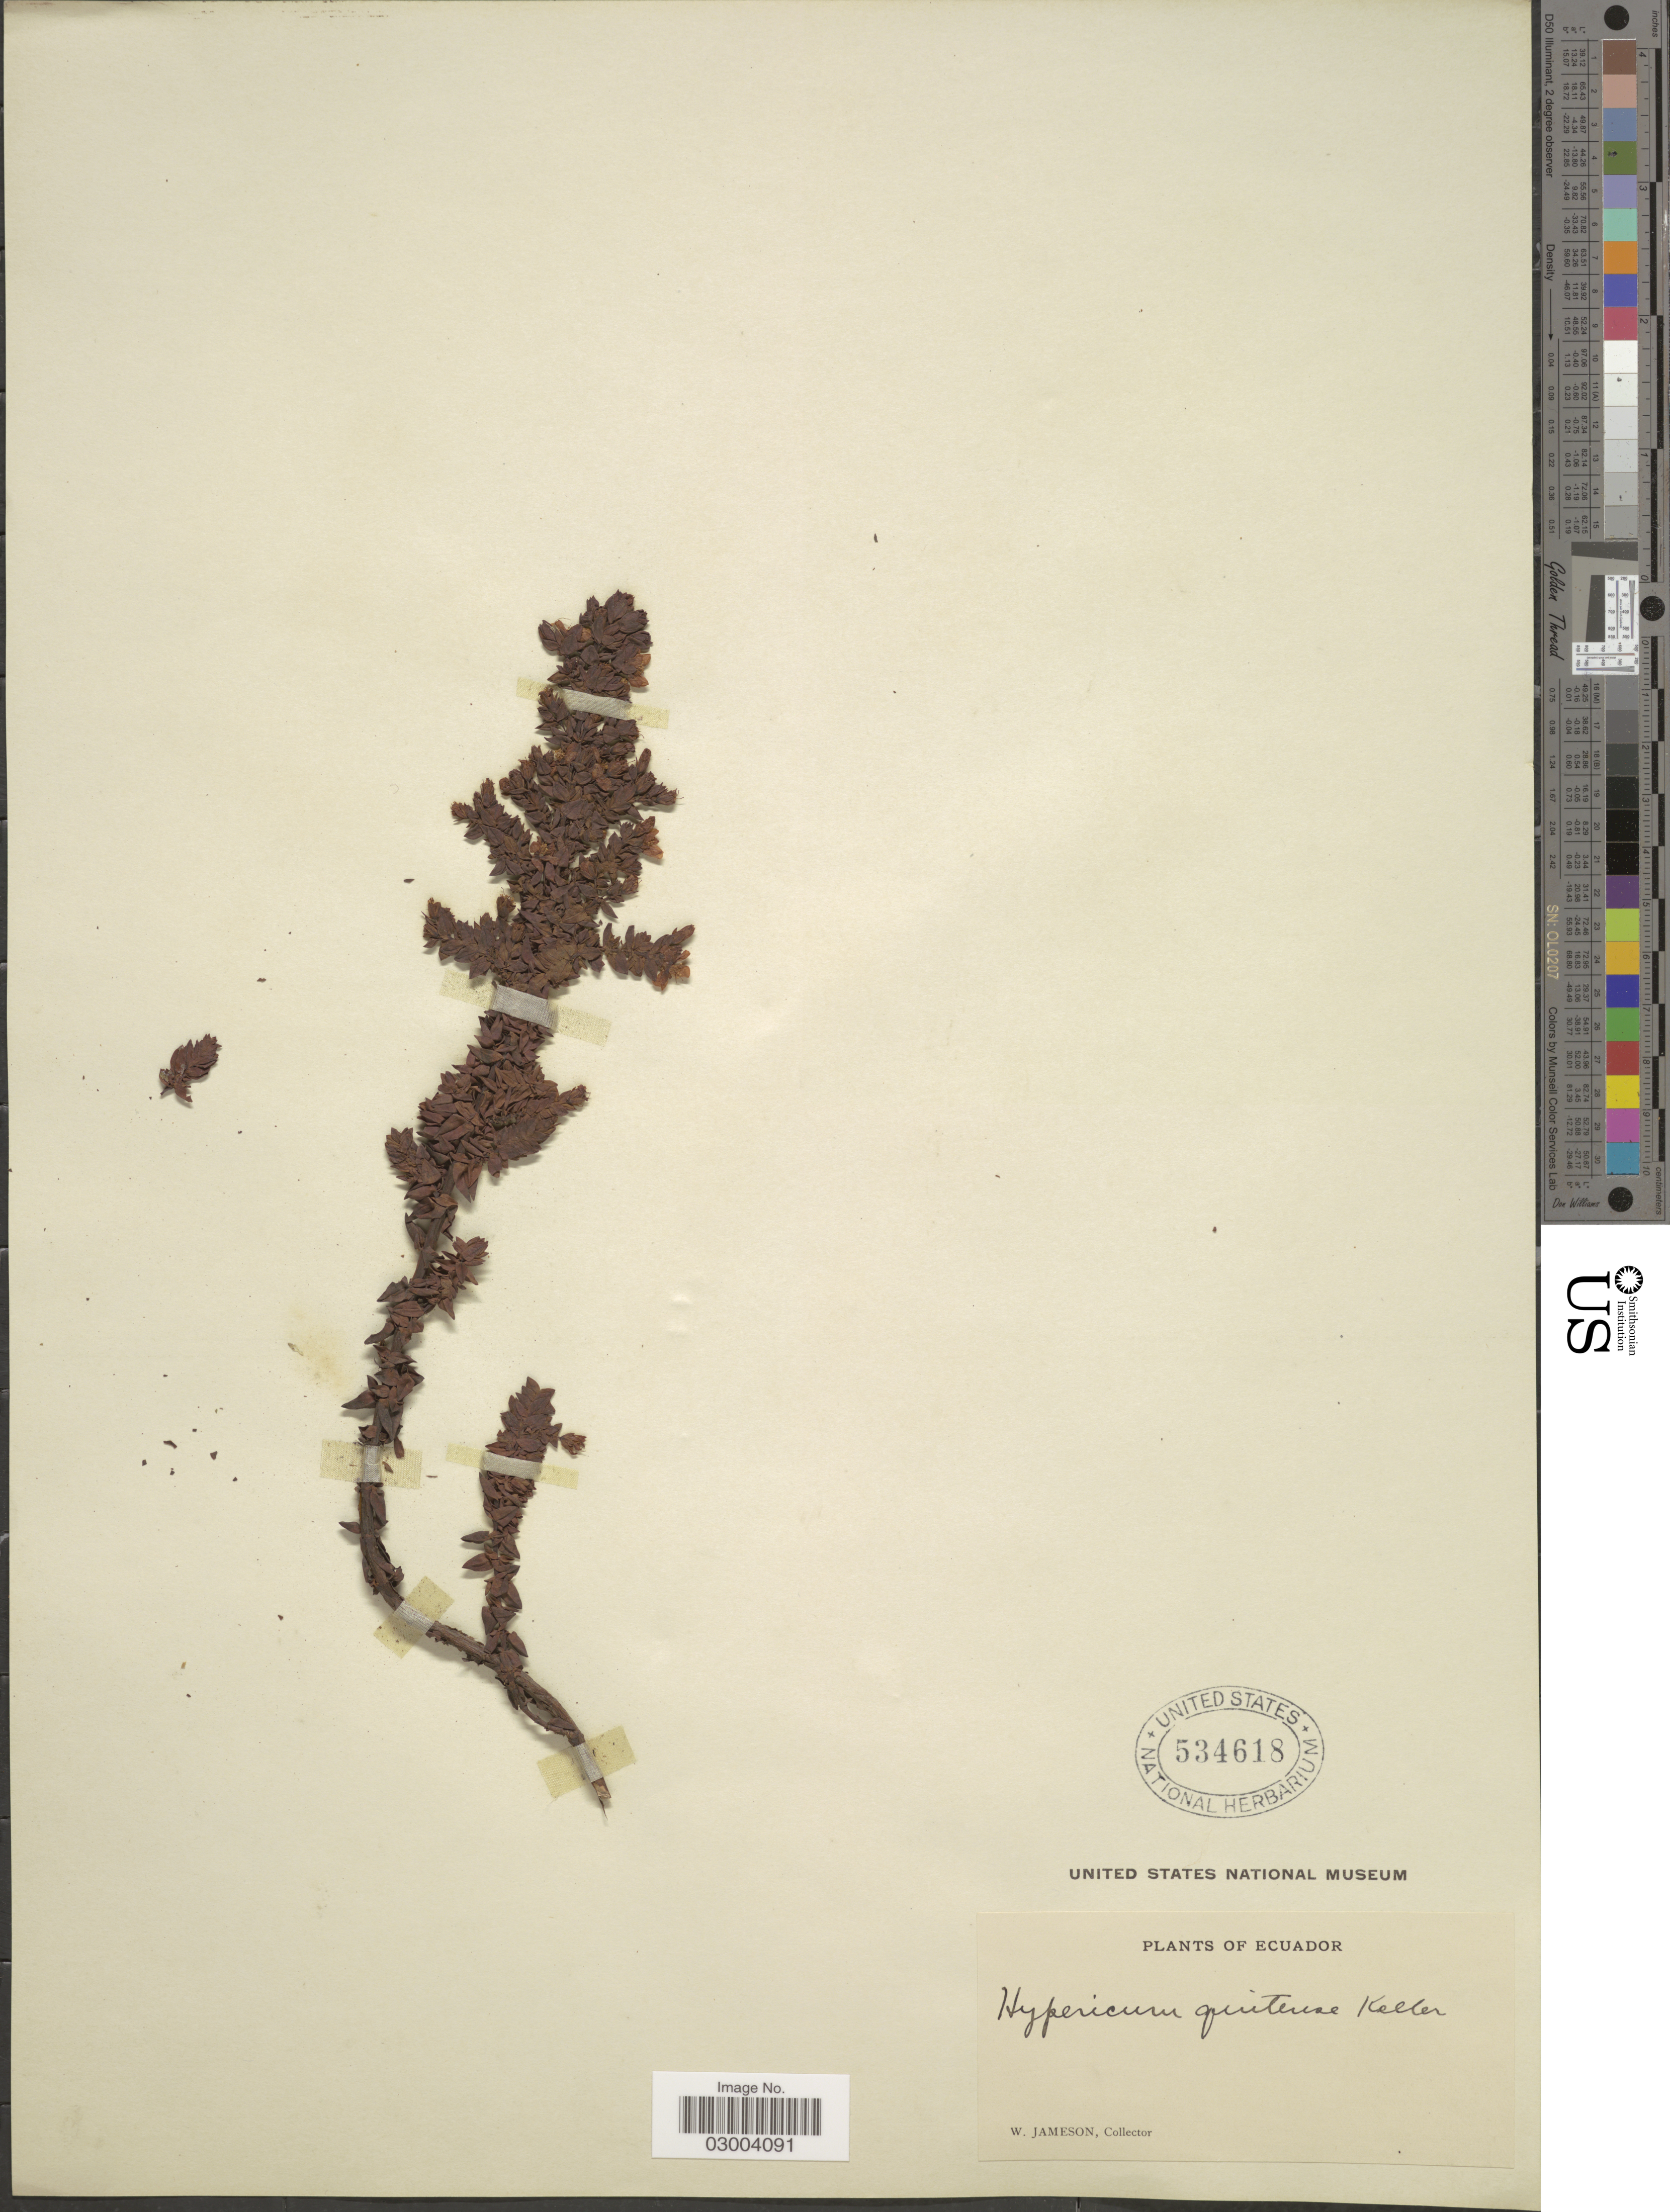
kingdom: Plantae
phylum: Tracheophyta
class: Magnoliopsida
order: Malpighiales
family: Hypericaceae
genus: Hypericum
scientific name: Hypericum quitense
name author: R. Keller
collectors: W. Jameson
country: Ecuador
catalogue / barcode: US 534618